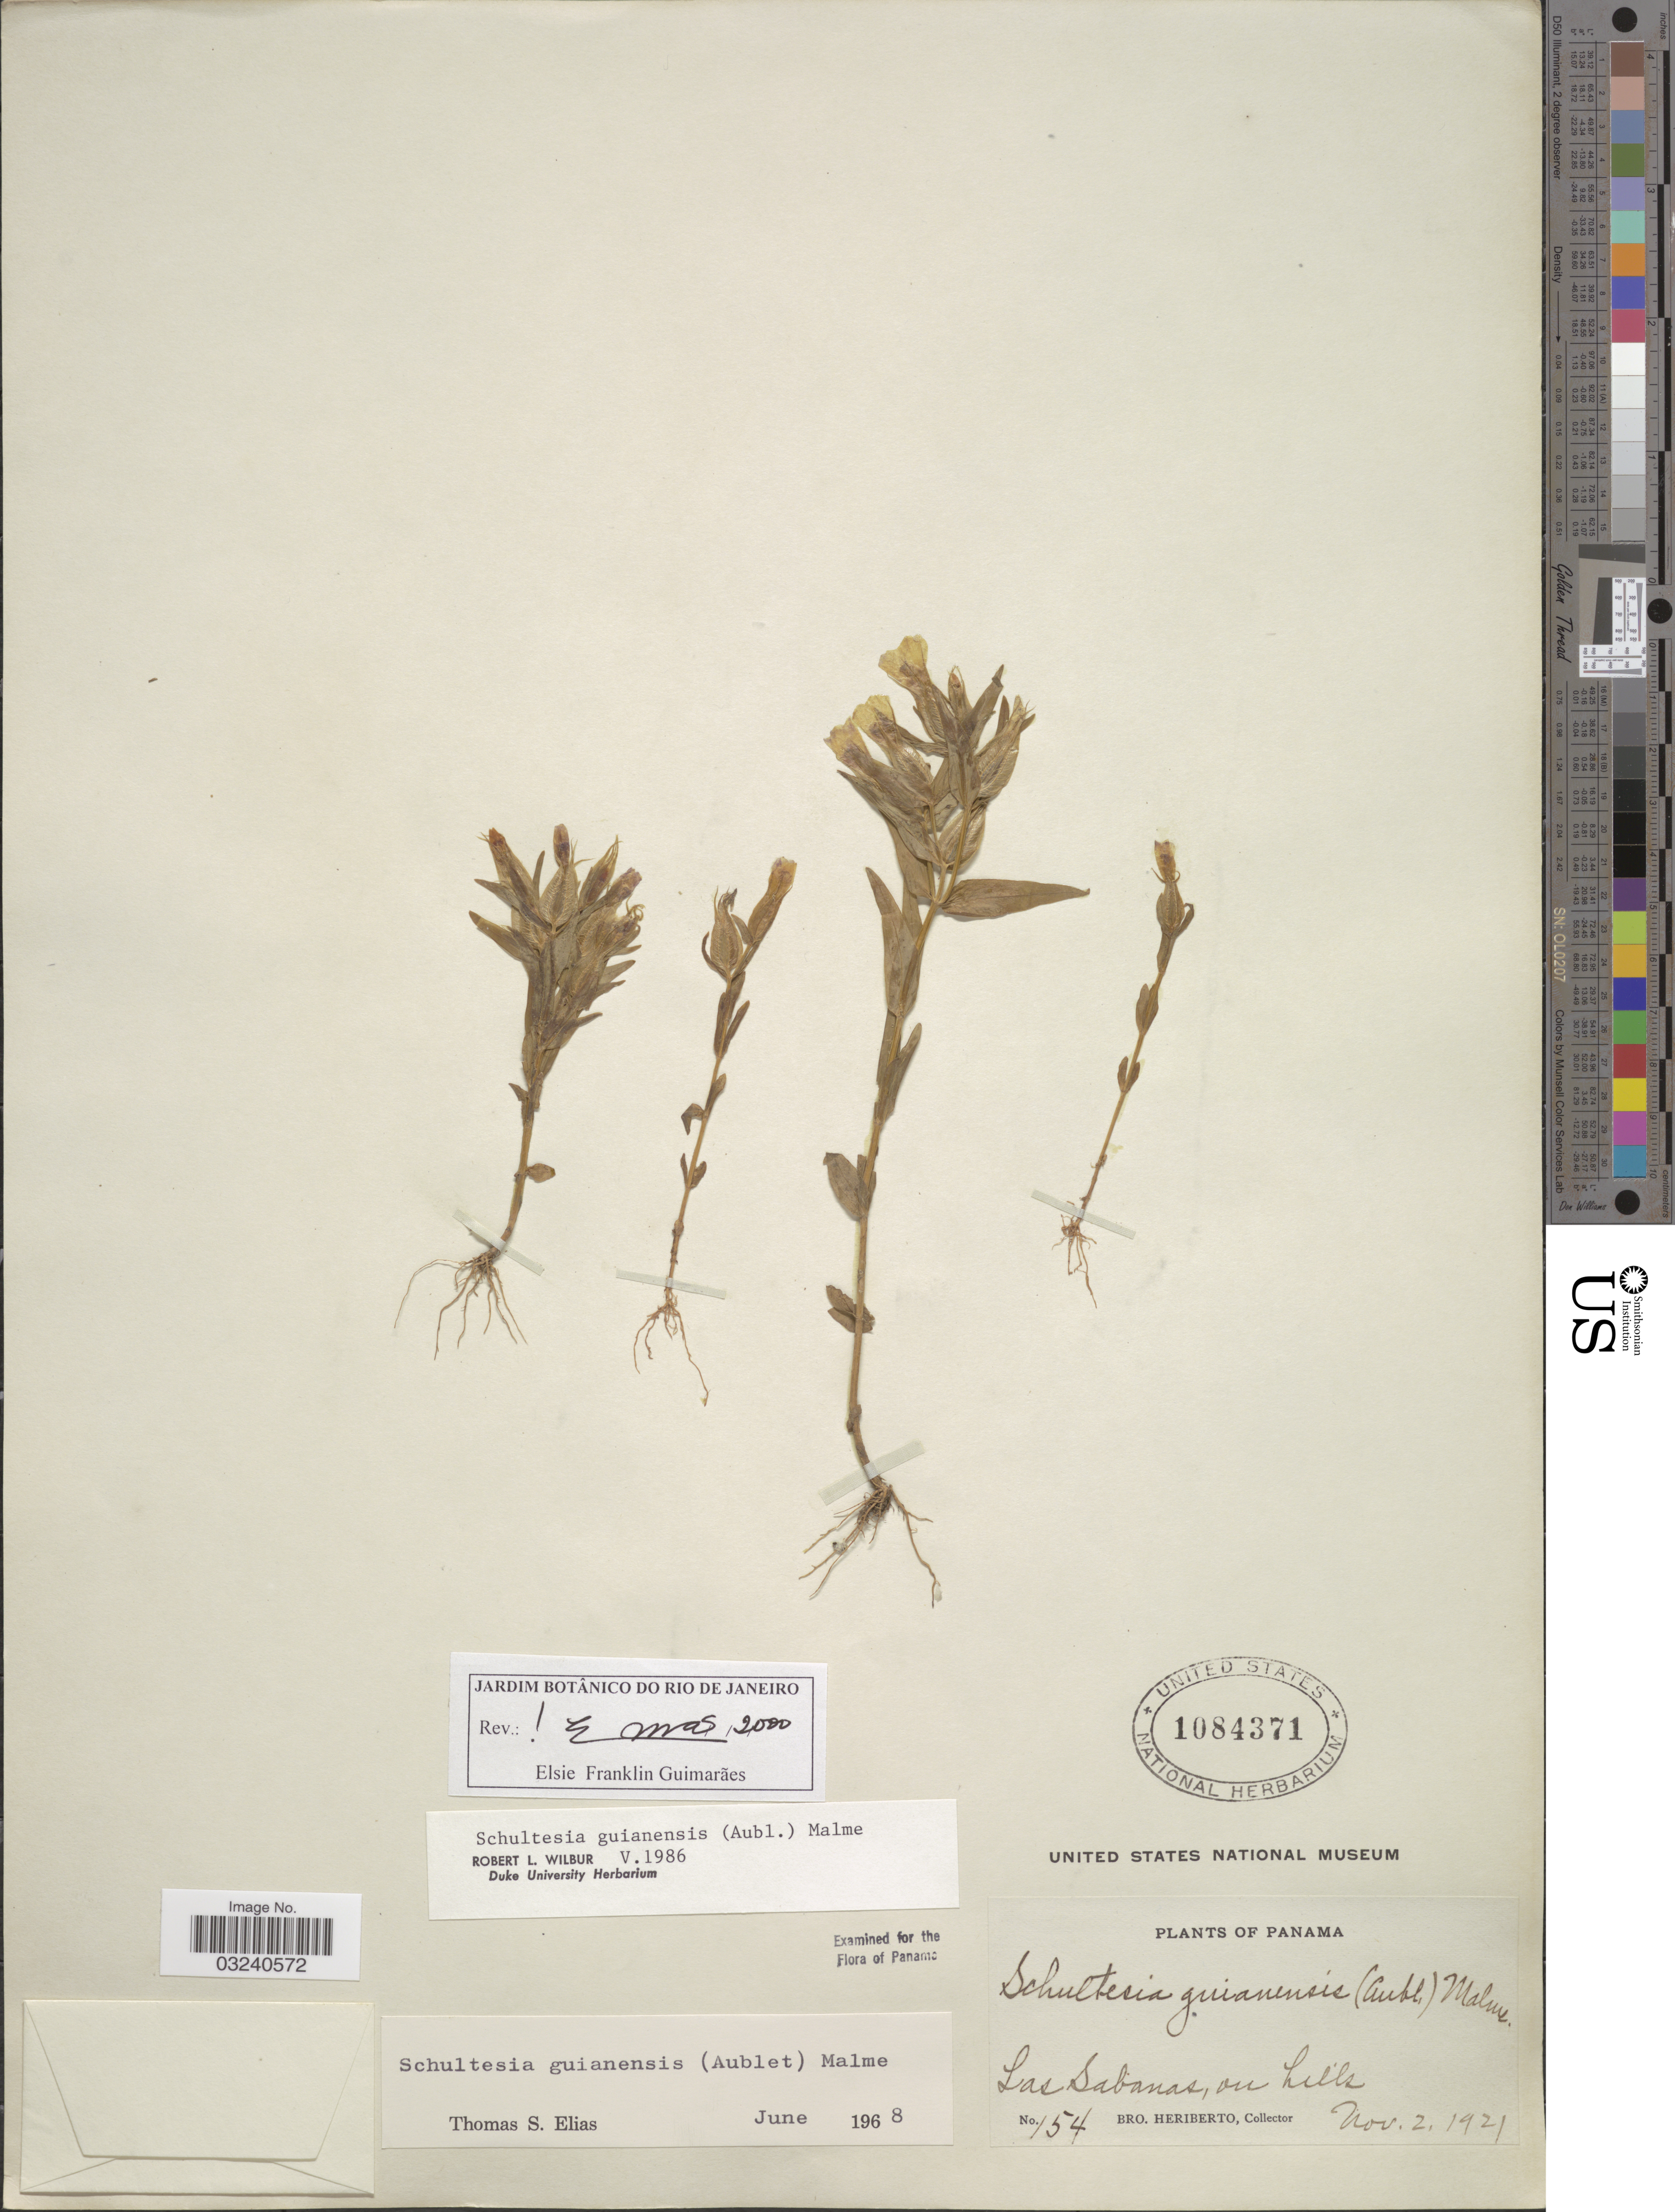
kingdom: Plantae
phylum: Tracheophyta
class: Magnoliopsida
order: Gentianales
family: Gentianaceae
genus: Schultesia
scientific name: Schultesia guianensis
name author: (Aubl.) Malme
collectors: B. Heriberto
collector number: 154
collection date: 1921-11-02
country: Panama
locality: Las Sabanas, on hills.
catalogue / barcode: US 1084371